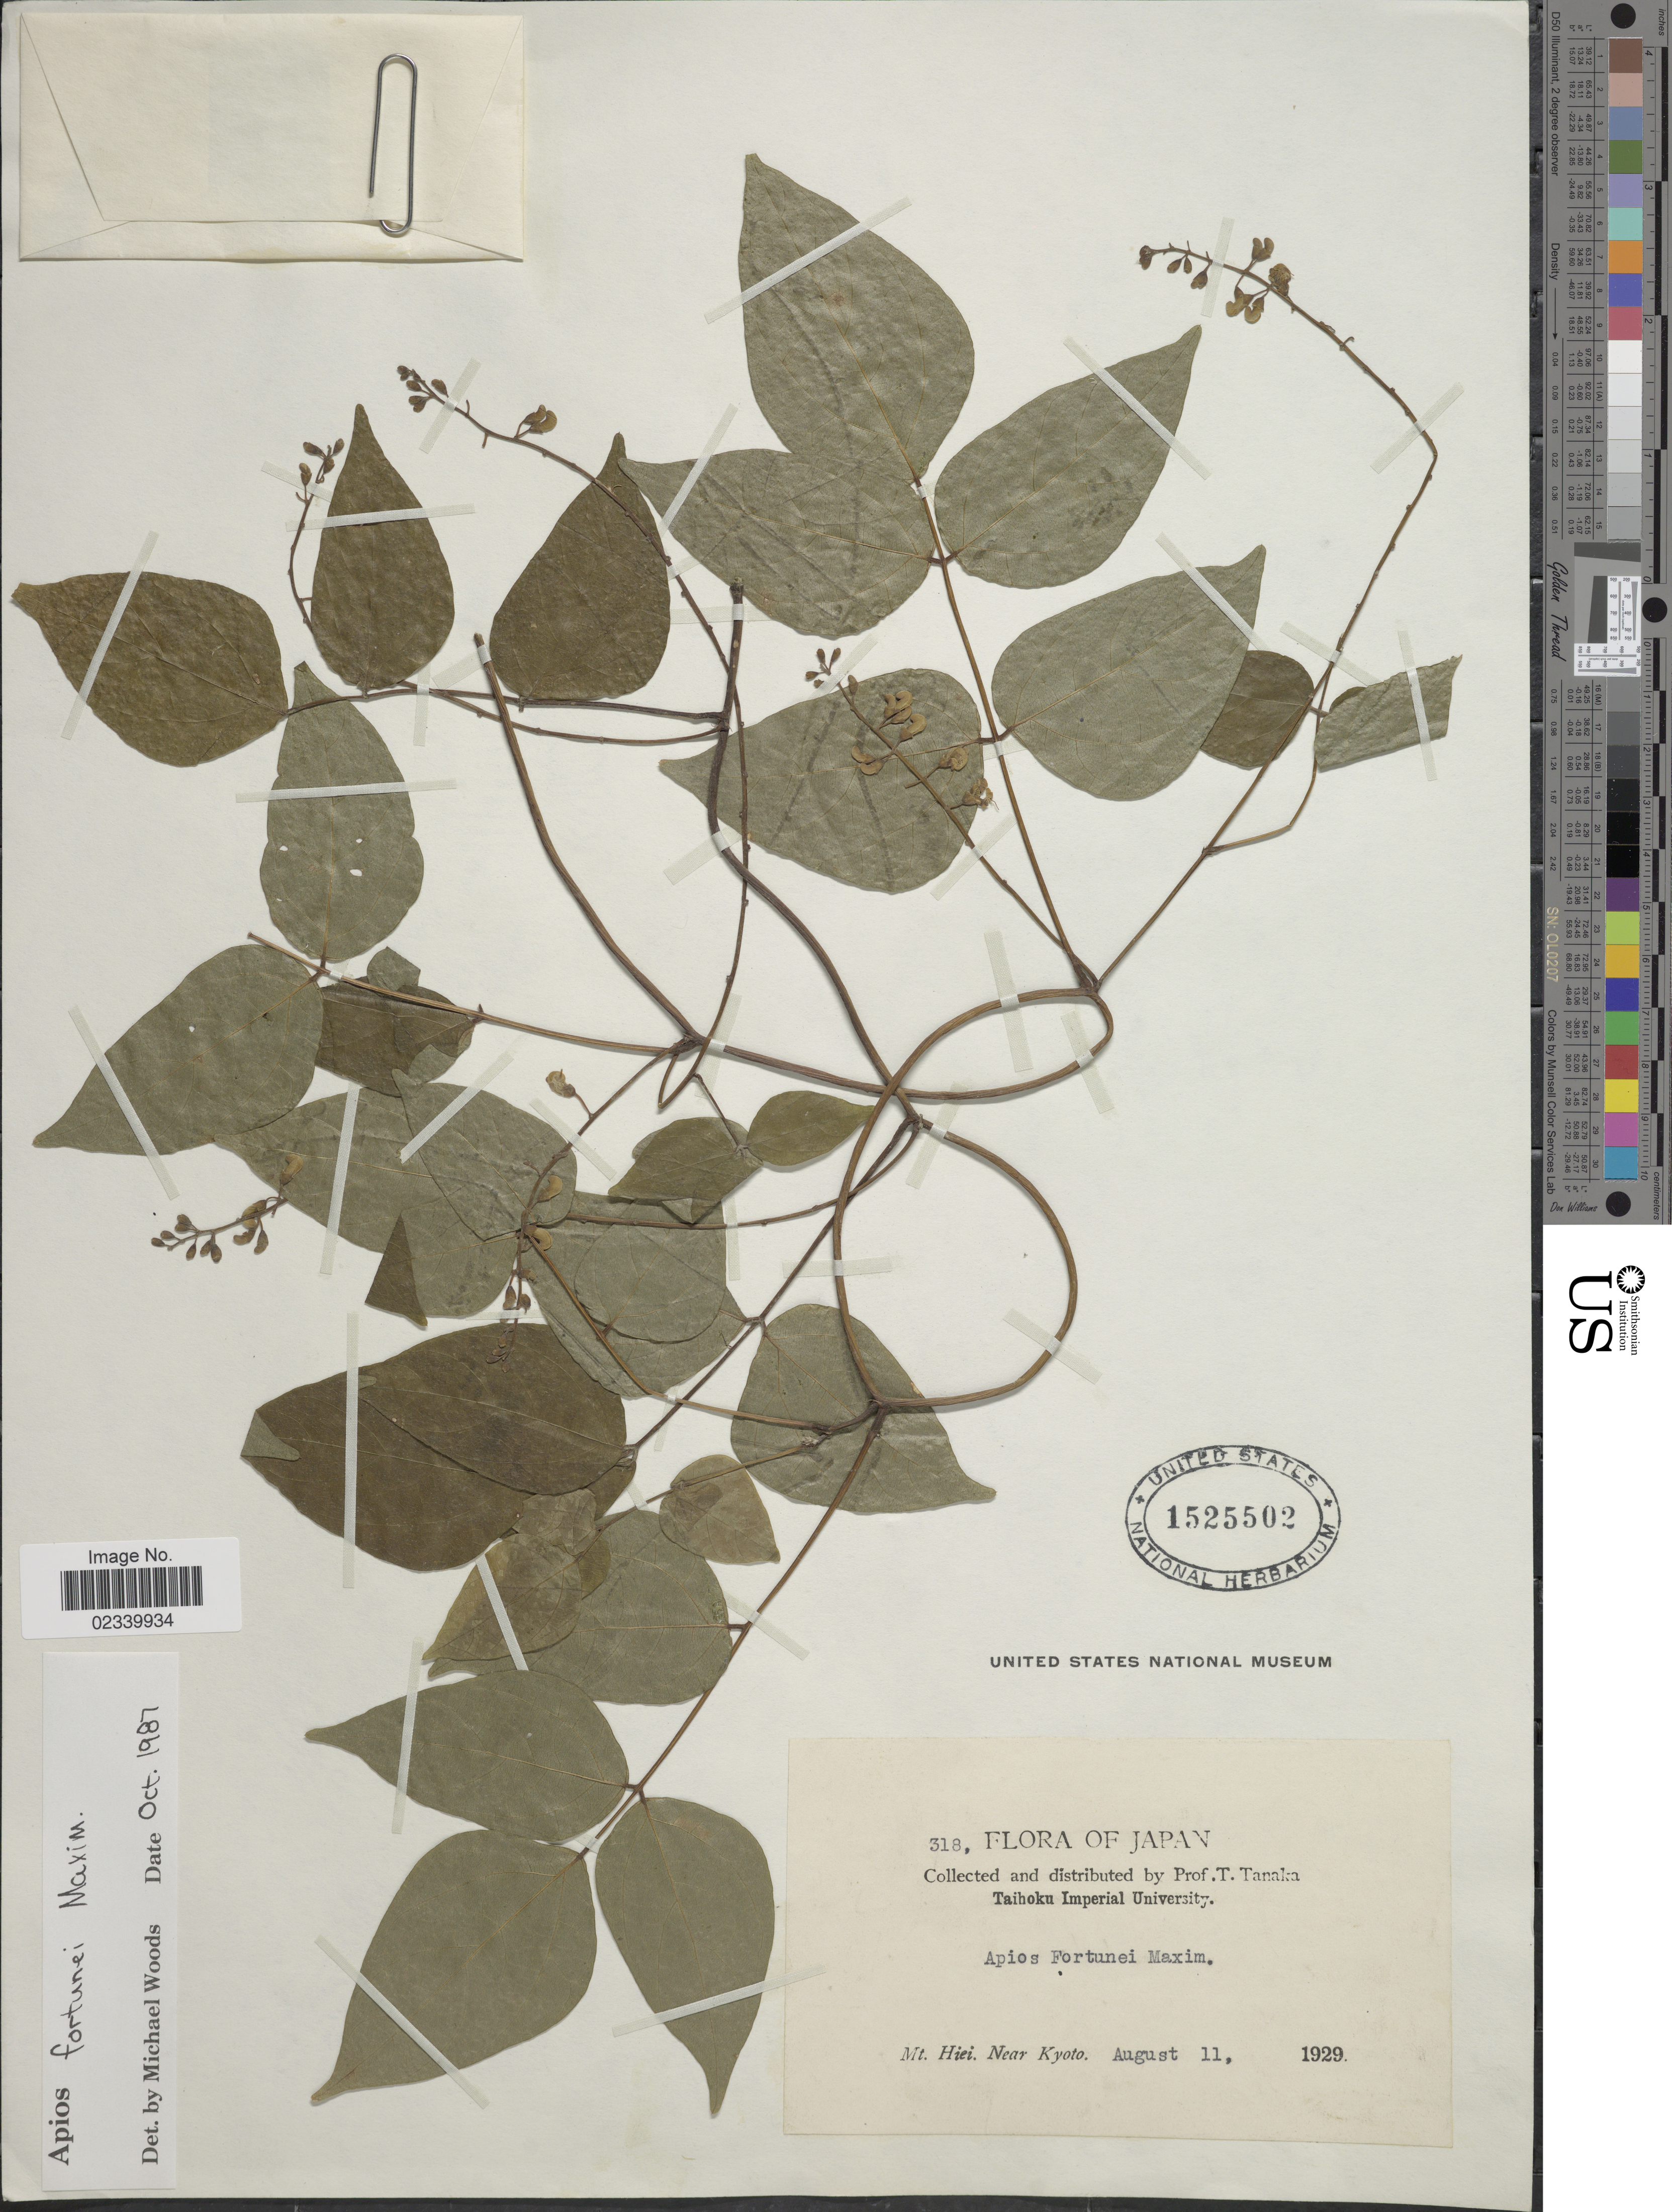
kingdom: Plantae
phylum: Tracheophyta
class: Magnoliopsida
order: Fabales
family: Fabaceae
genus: Apios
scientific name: Apios fortunei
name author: Maxim.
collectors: T. Tanaka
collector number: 318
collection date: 1929-08-11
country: Japan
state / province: Kyoto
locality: Mt Hiei. Near Kyoto.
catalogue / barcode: US 1525502